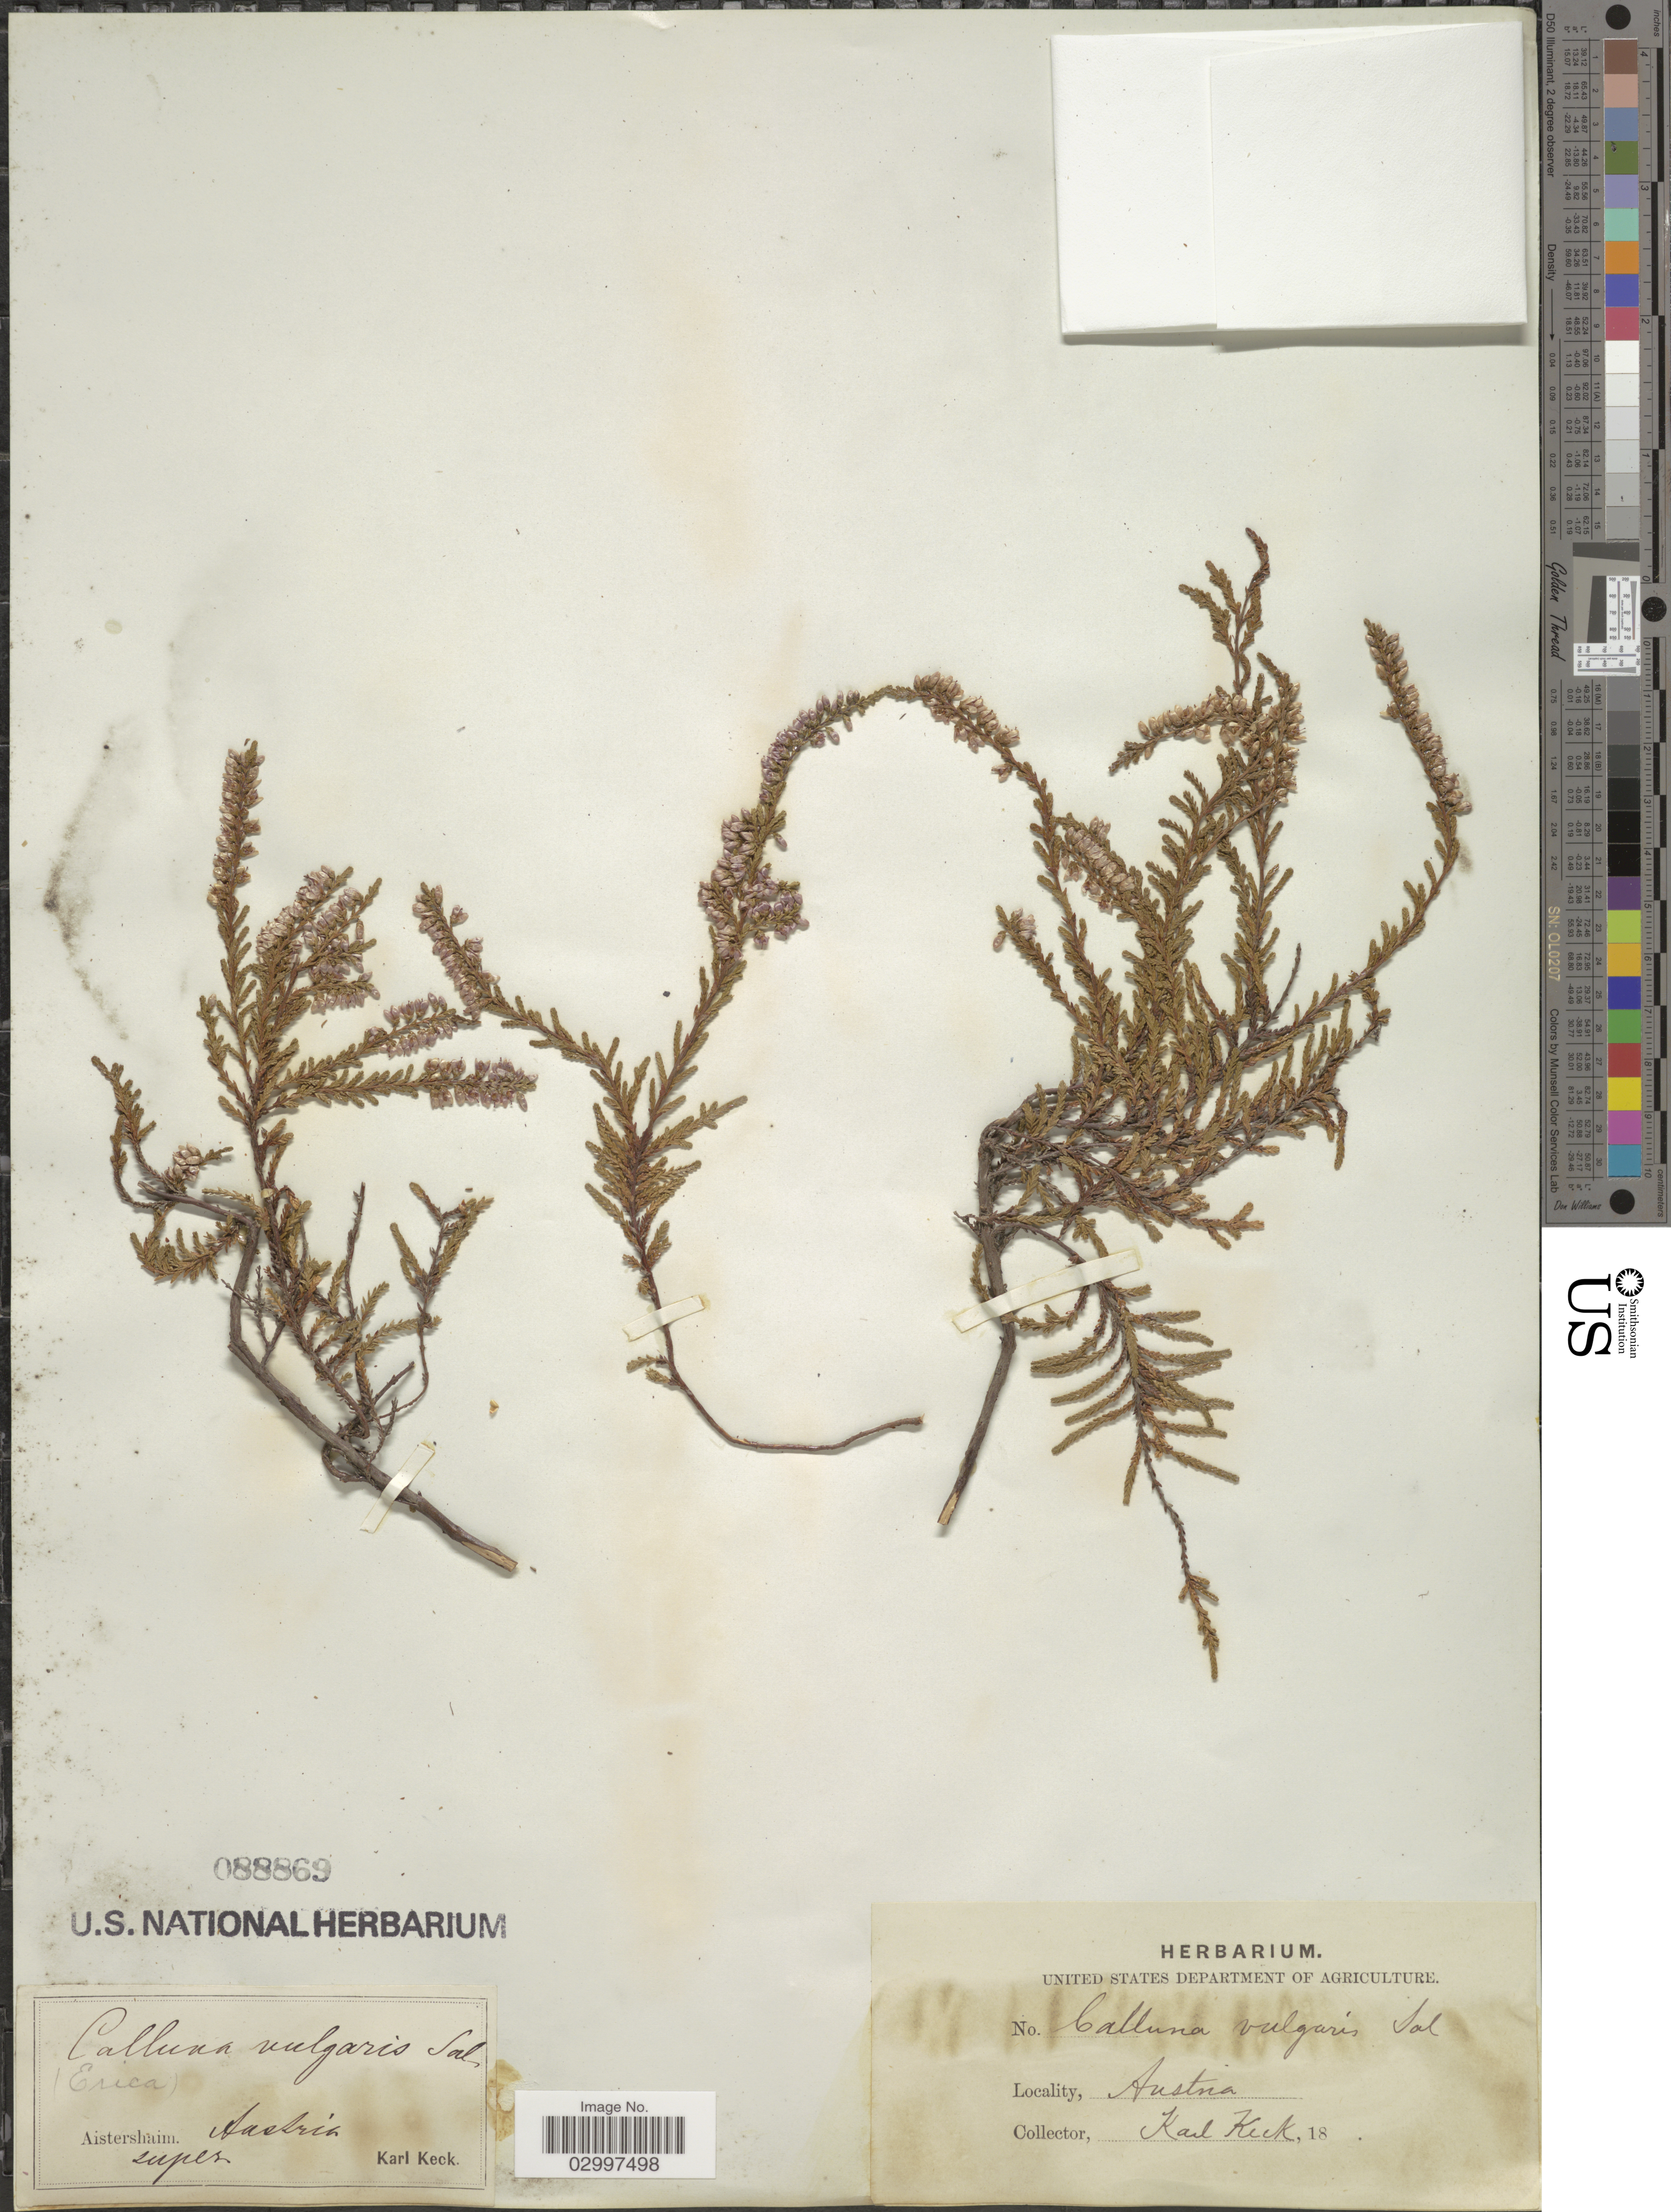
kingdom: Plantae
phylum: Tracheophyta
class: Magnoliopsida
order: Ericales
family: Ericaceae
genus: Calluna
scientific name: Calluna vulgaris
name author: (L.) Hull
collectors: K. Keck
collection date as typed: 18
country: Austria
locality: Aisterhaim.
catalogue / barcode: US 88869